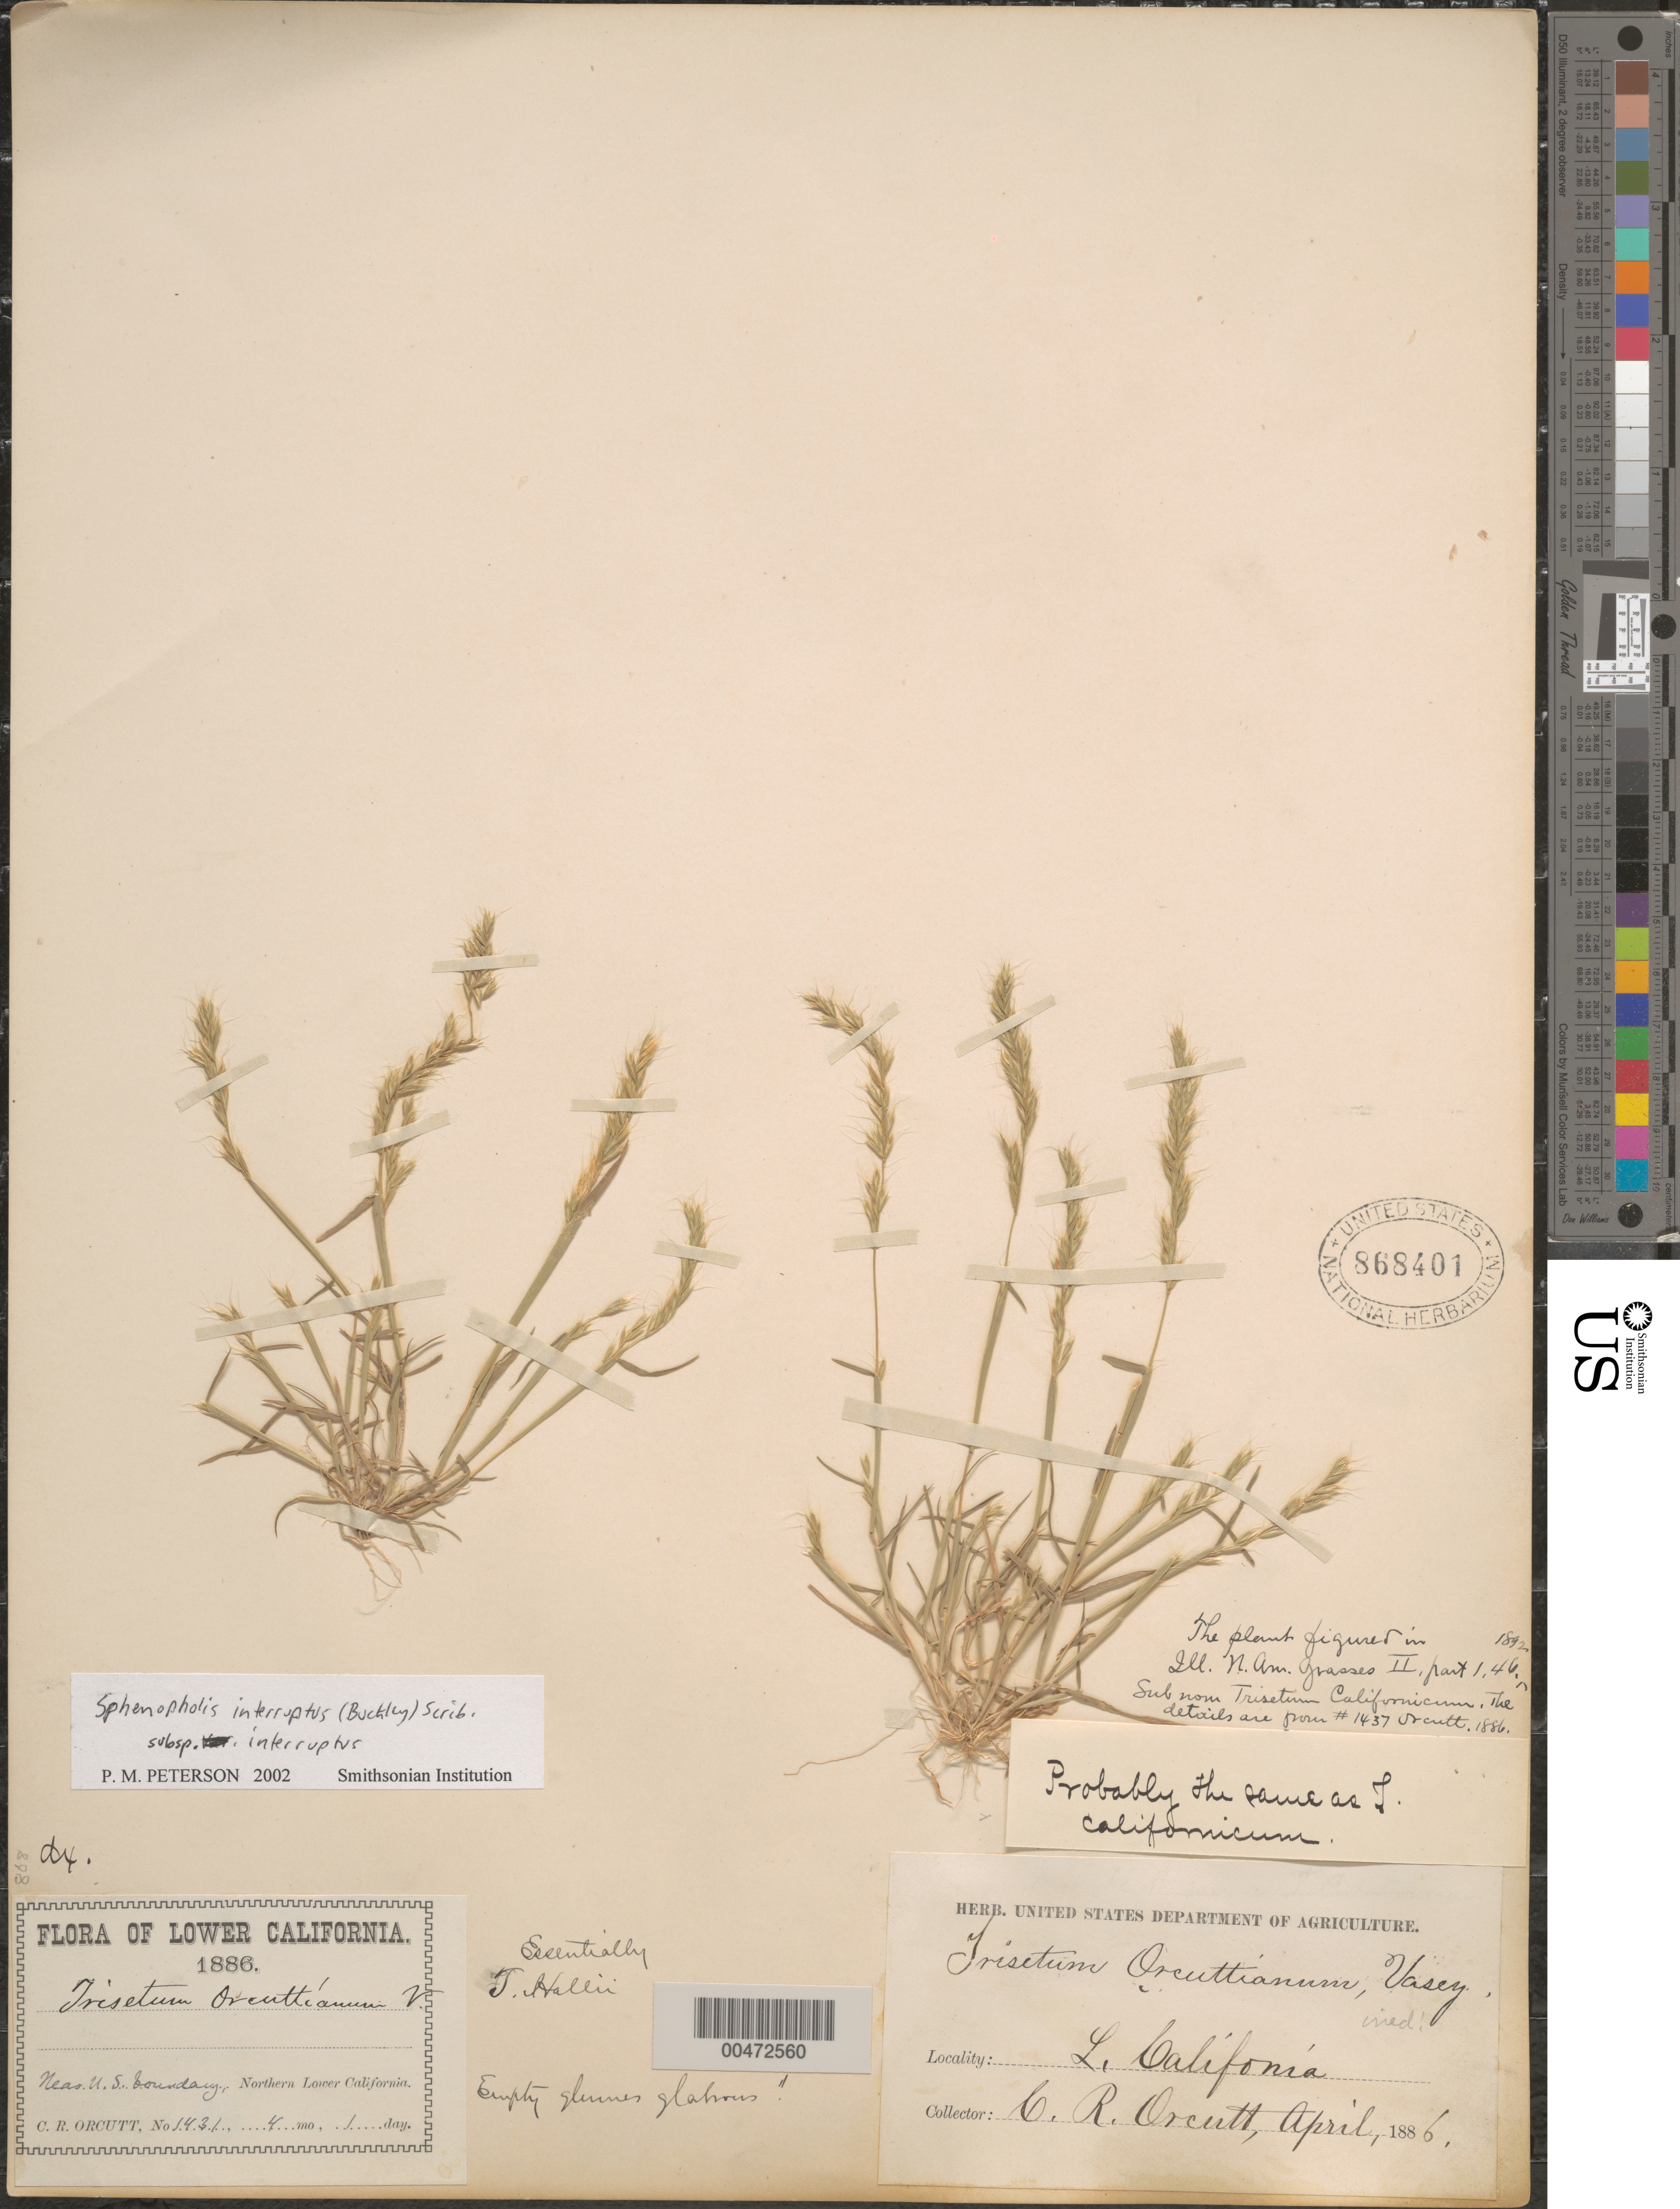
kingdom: Plantae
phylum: Tracheophyta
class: Liliopsida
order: Poales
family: Poaceae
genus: Trisetum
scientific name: Trisetum interruptum E. Fourn., nom. illeg.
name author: E. Fourn.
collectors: C. R. Orcutt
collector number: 1431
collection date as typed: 1 Apr 1886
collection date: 1886-04-01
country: Mexico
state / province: Baja California Norte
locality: Near U.S. boundary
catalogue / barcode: US 868401